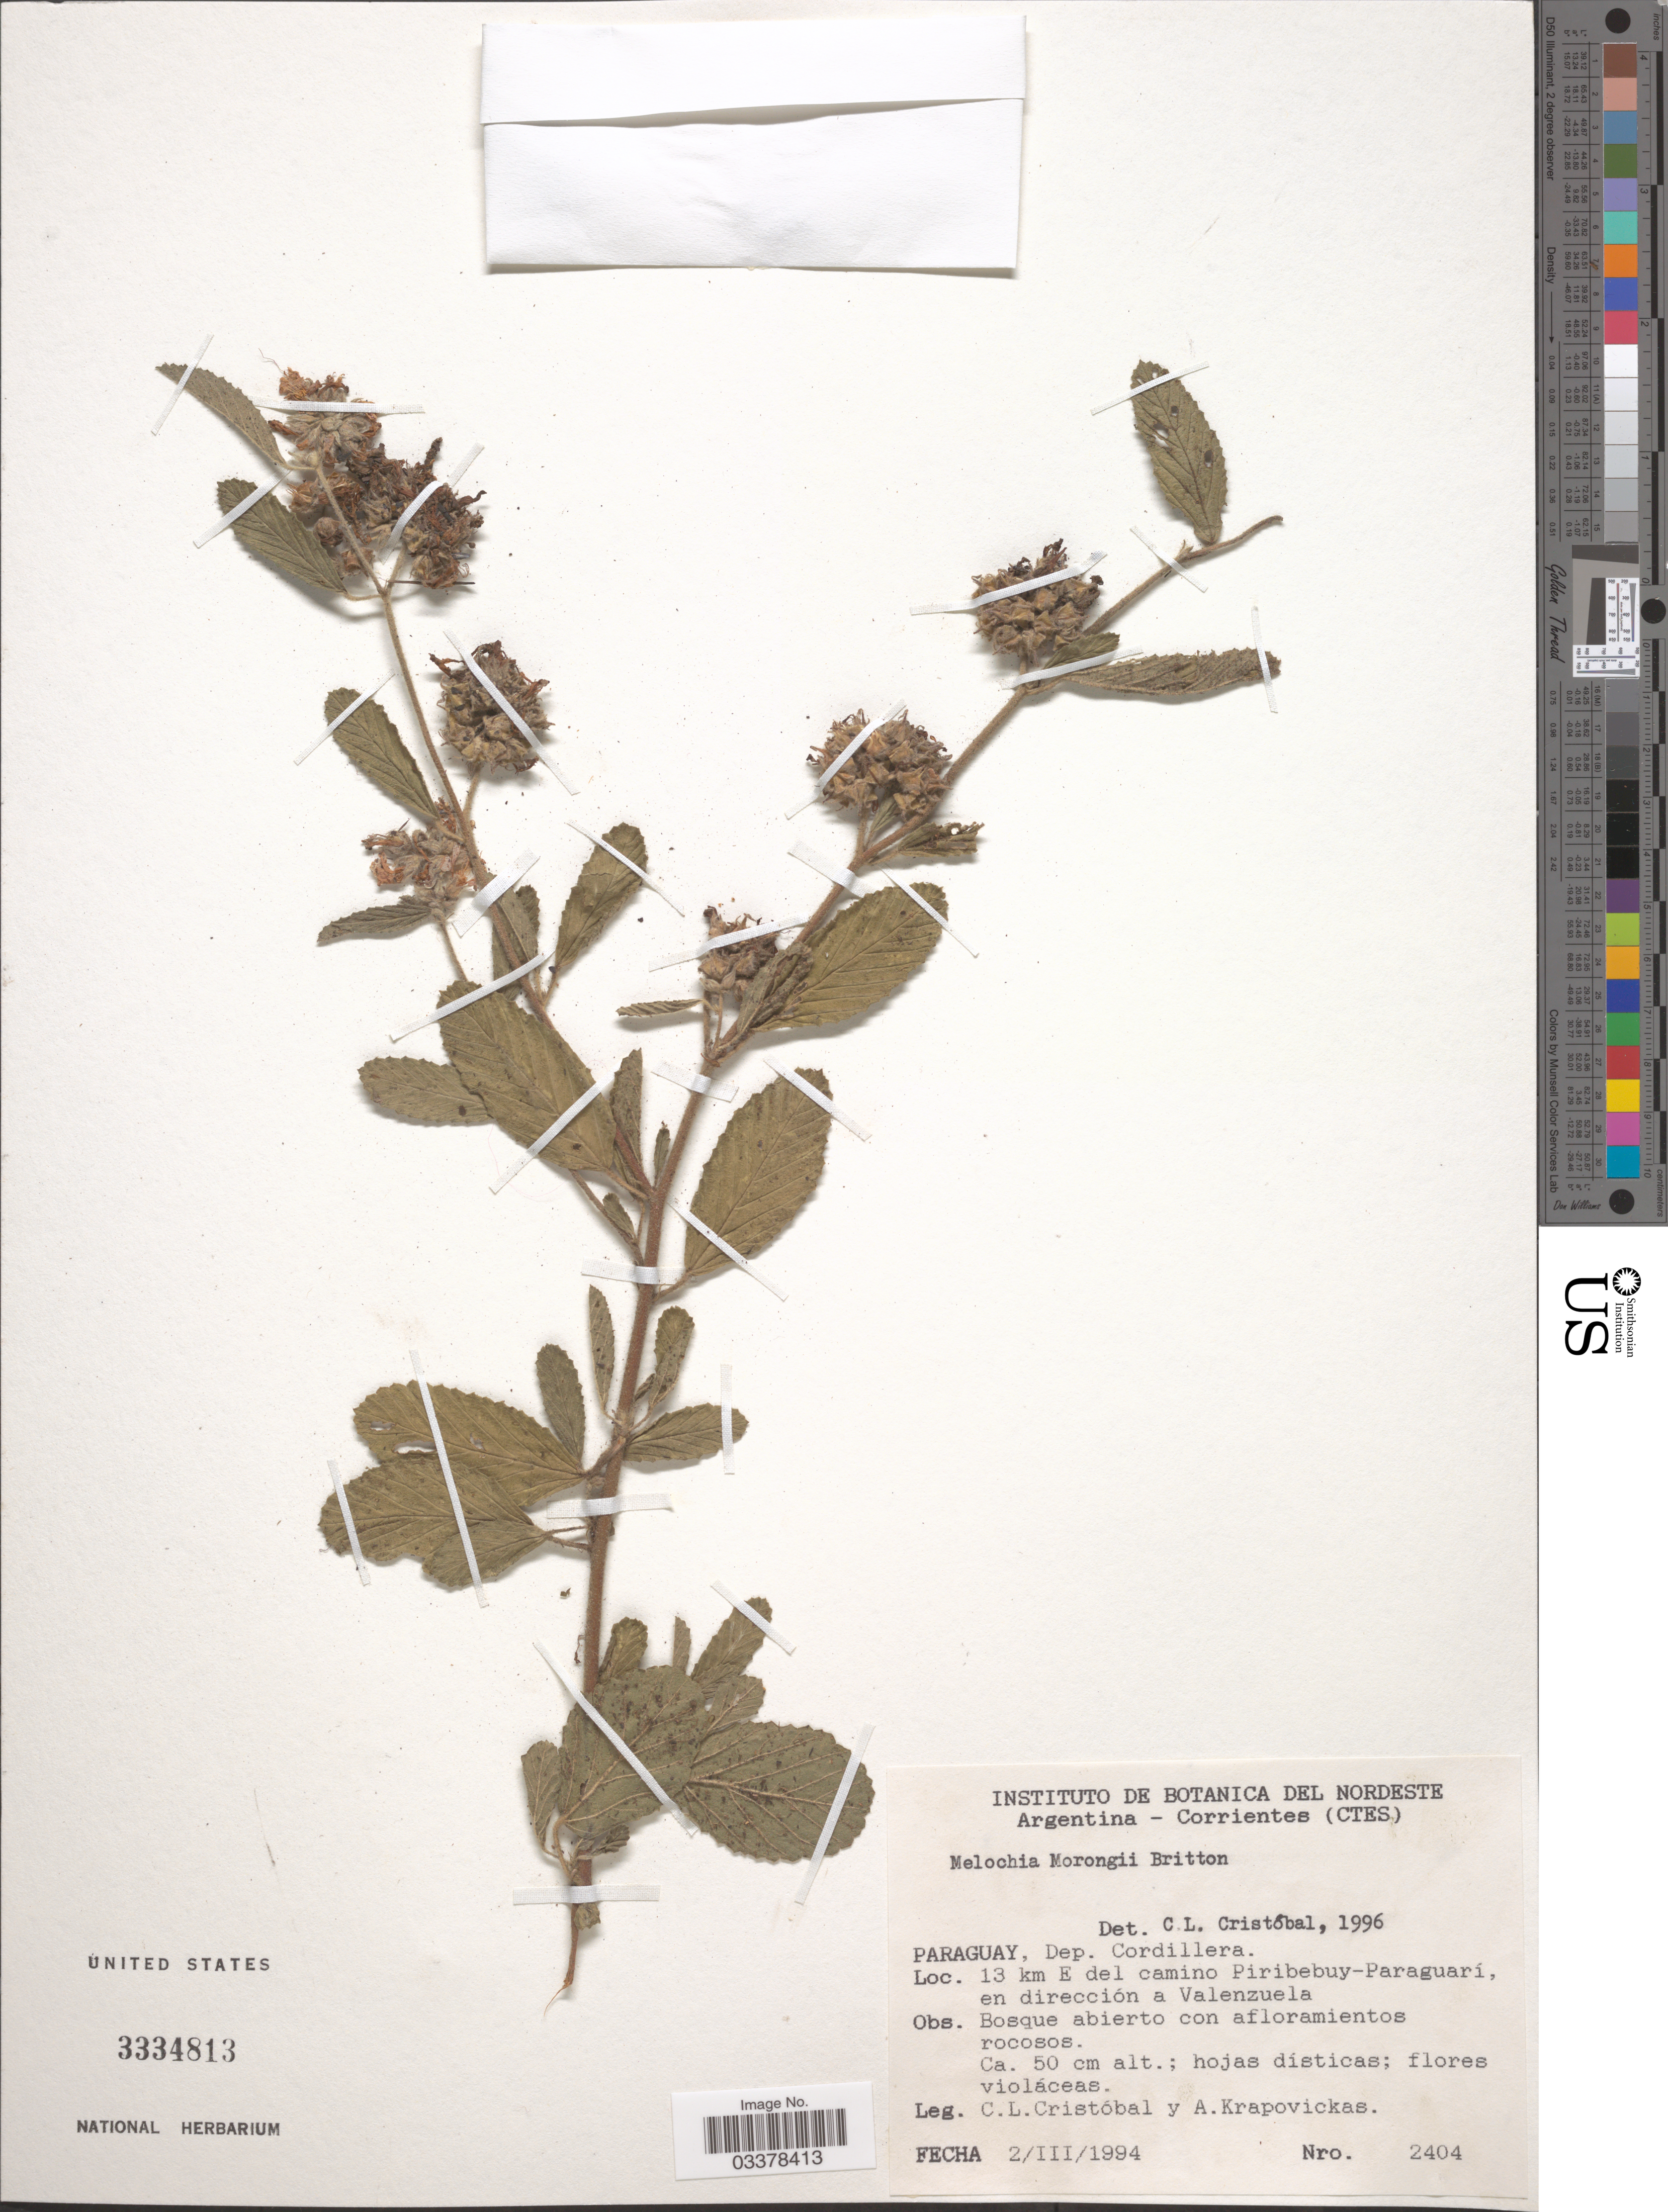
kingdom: Plantae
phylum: Tracheophyta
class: Magnoliopsida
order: Malvales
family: Malvaceae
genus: Melochia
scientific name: Melochia morongii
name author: Britton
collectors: C. L. Cristóbal & A. Krapovickas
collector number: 2404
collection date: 1994-03-02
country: Paraguay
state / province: Cordillera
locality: Dep. Cordillera. 13 km E del camino Piribebuy-Paraguarí, en dirección a Valenzuela.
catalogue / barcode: US 3334813